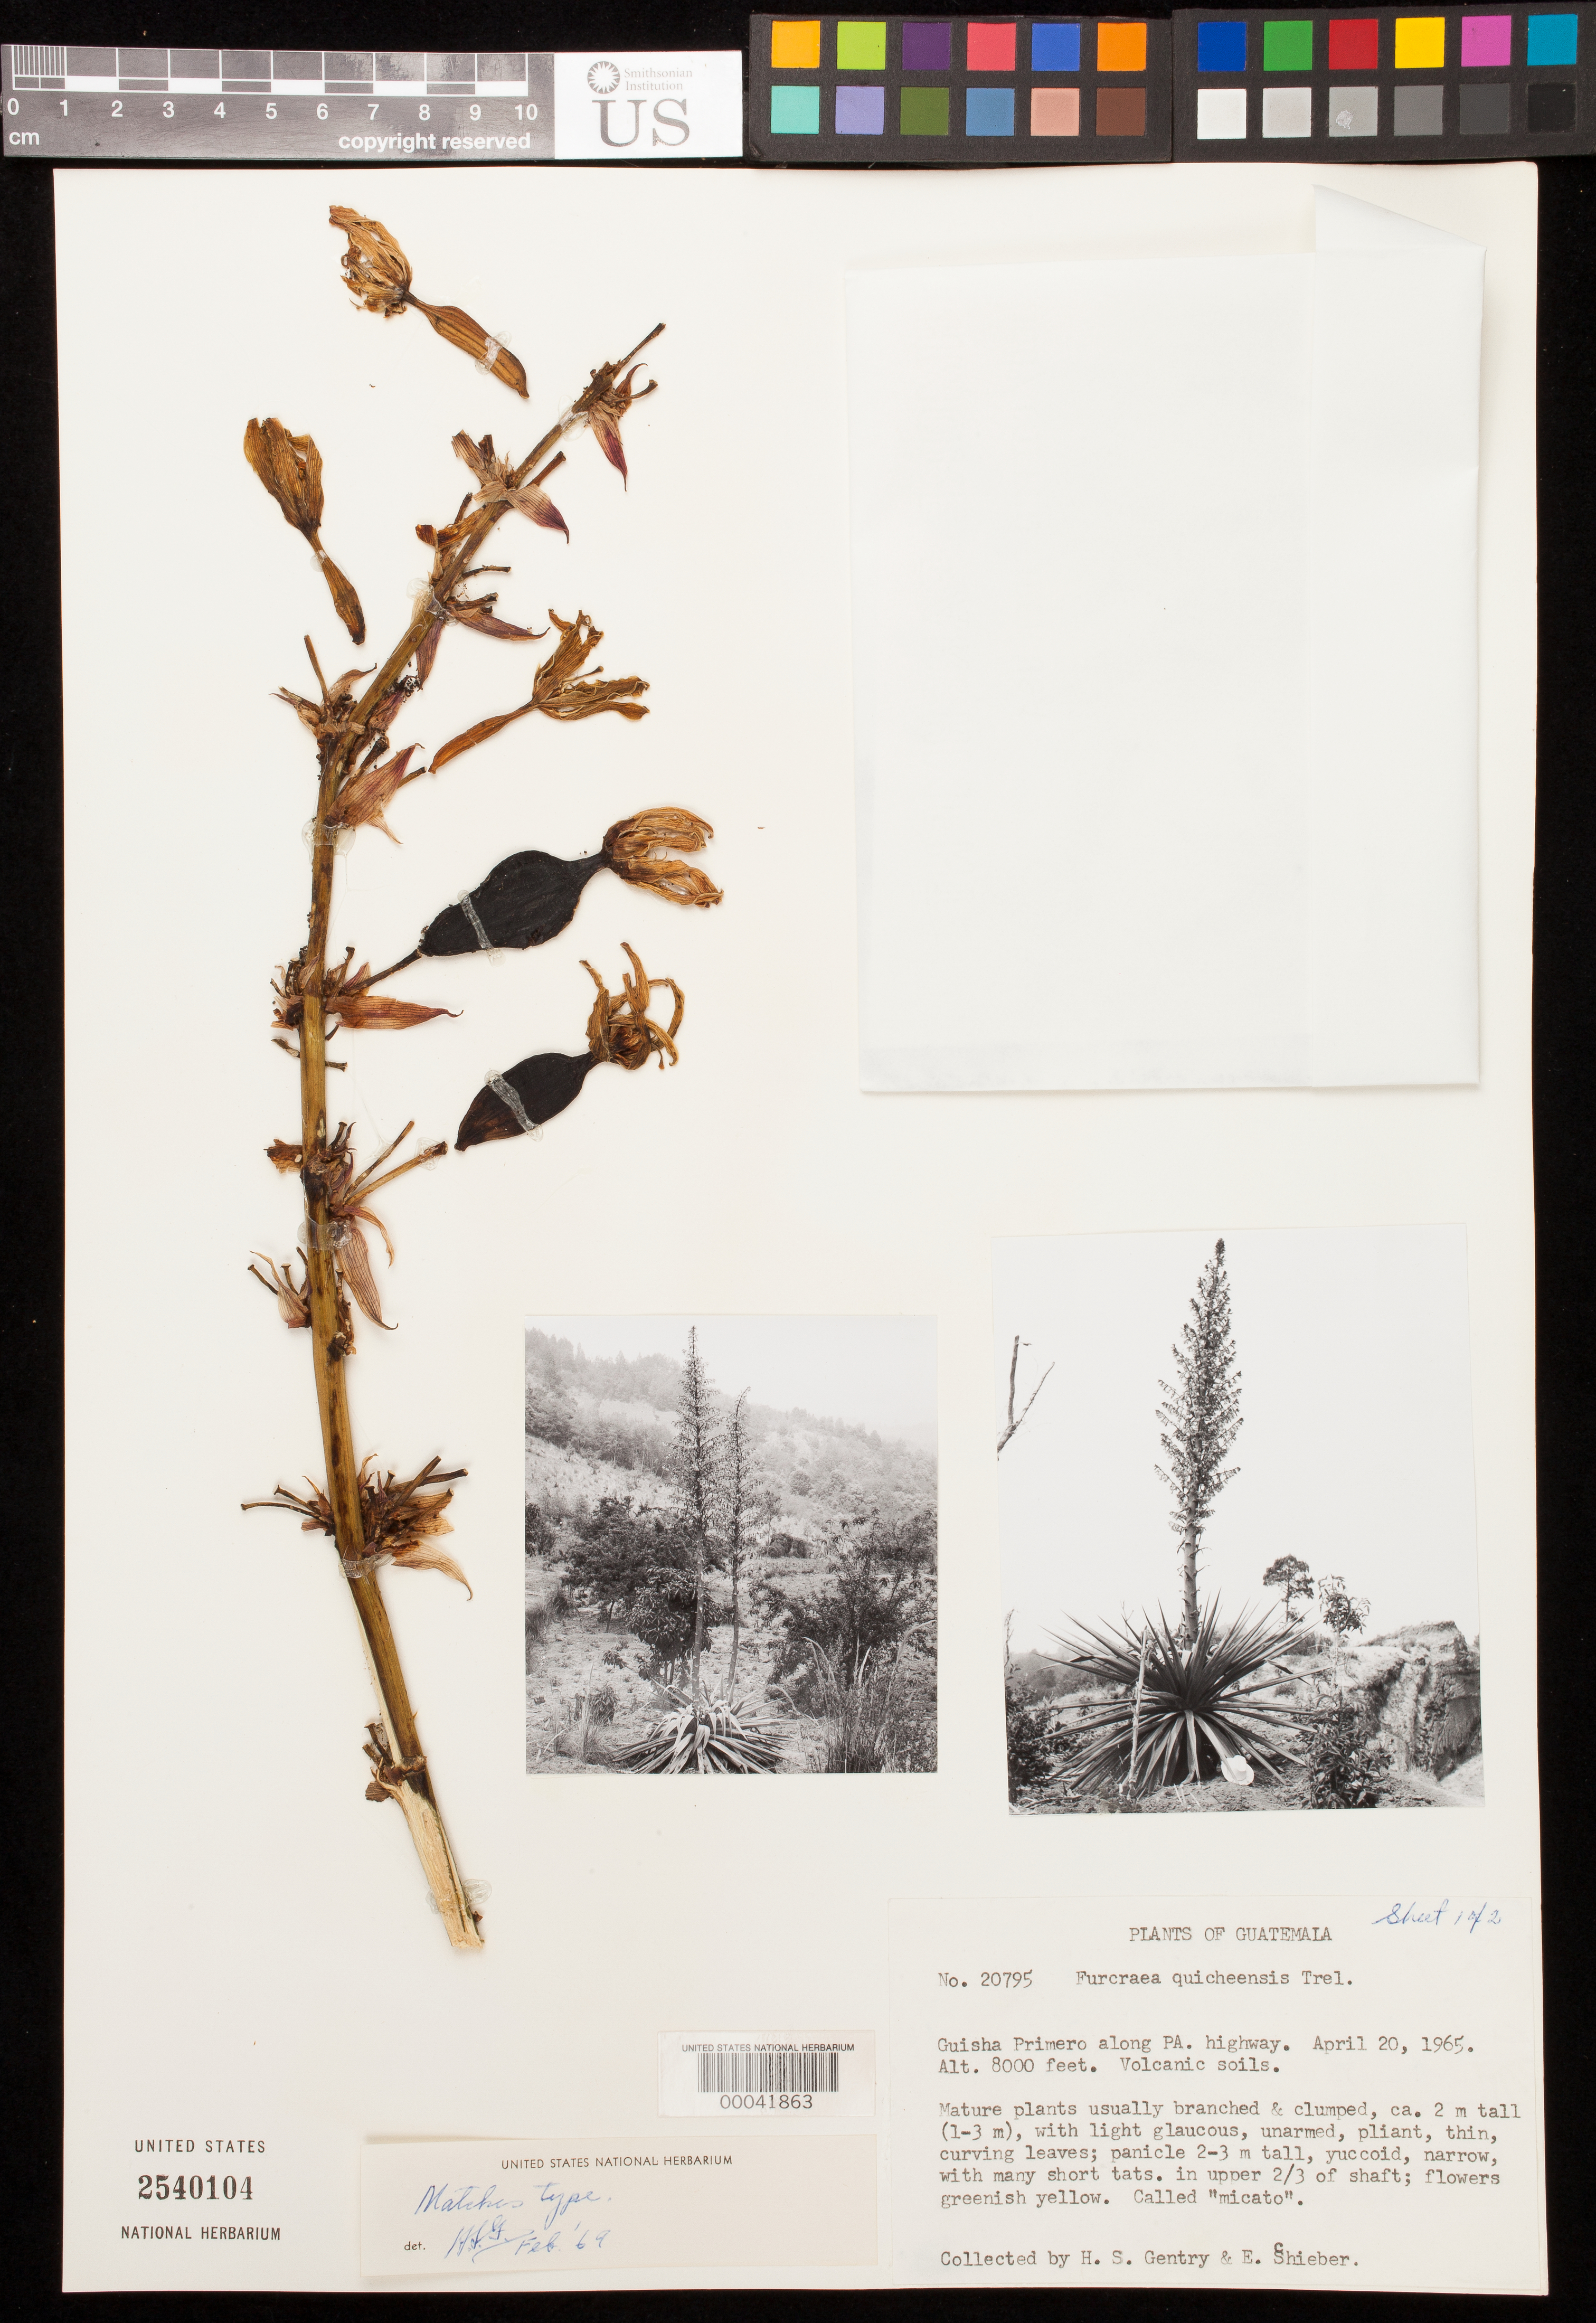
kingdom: Plantae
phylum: Tracheophyta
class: Liliopsida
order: Asparagales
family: Asparagaceae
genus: Furcraea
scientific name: Furcraea quicheensis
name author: Trel.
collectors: H. S. Gentry & E. Sceiber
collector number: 20795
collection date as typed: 20 Apr 1965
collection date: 1965-04-20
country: Guatemala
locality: Guisha primero along p-a. highway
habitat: Volcanic soils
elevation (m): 2438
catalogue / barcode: US 2540104